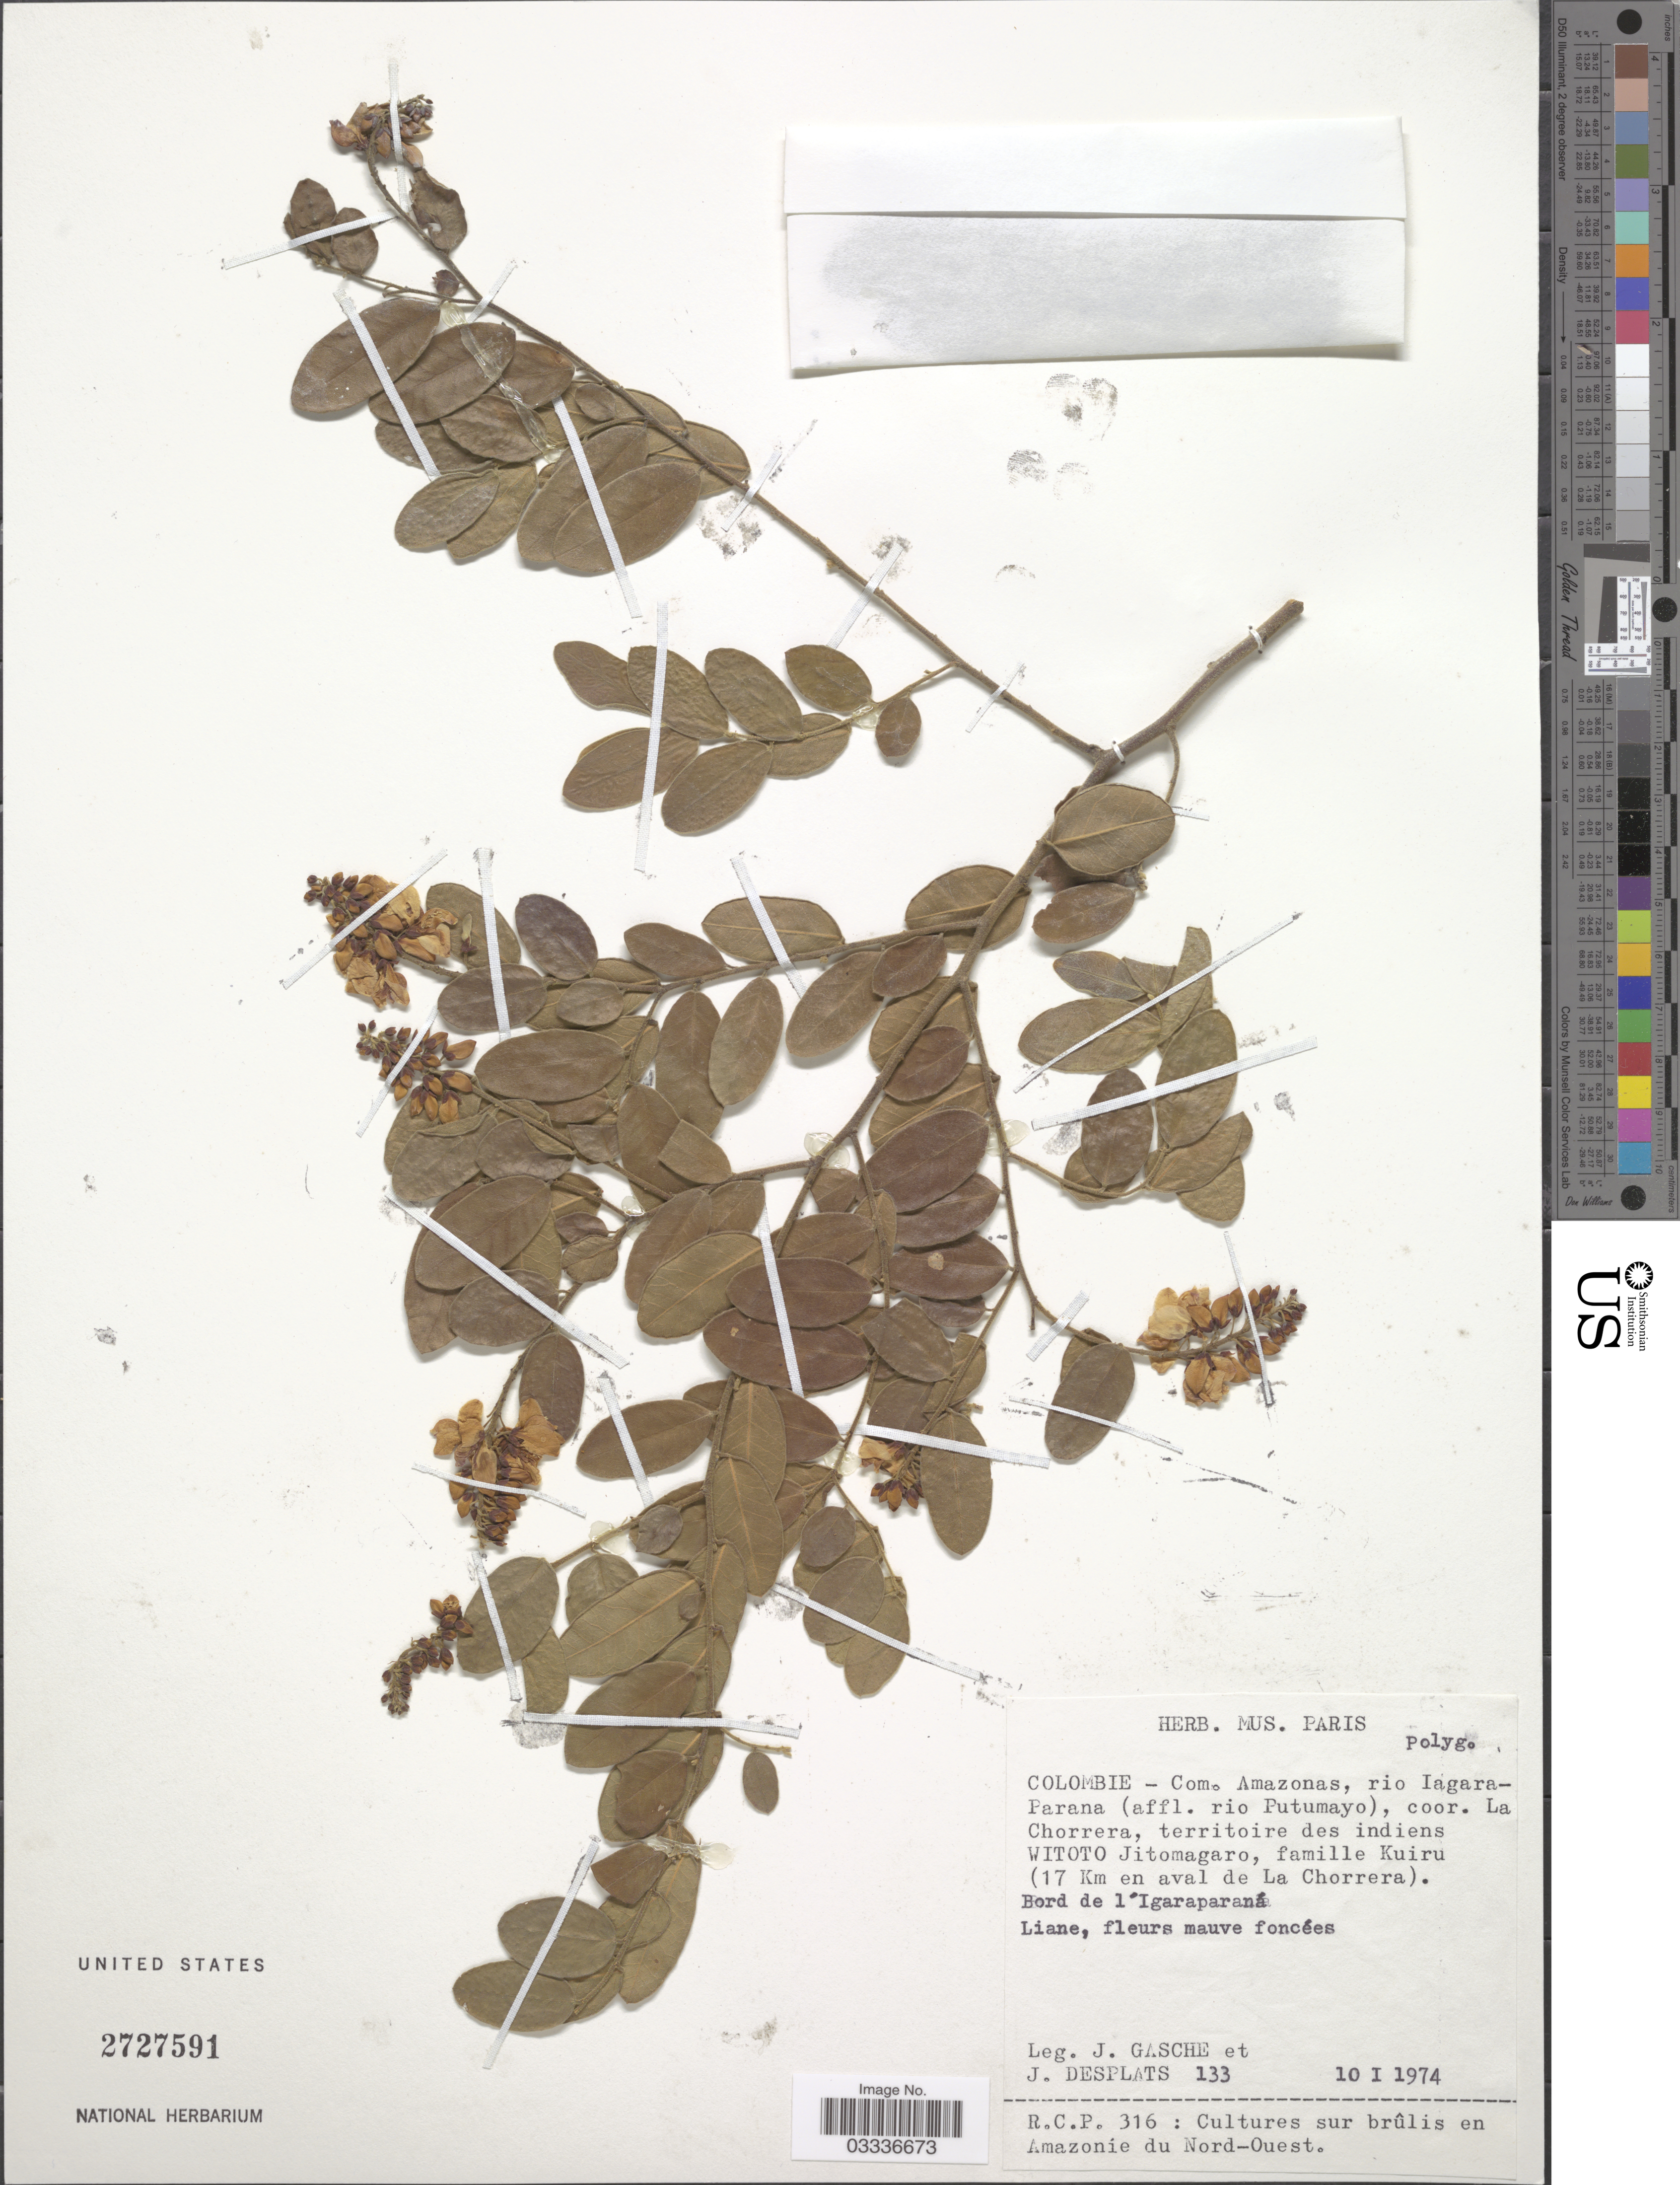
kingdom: Plantae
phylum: Tracheophyta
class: Magnoliopsida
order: Fabales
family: Polygalaceae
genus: Securidaca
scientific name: Securidaca sp.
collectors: J. Gasche & J. Desplats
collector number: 133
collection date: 1974-01-10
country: Colombia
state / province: Amazônas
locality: Com. Amazonas, rio Iagara-Parana (affl. rio Putumayo), coor. La Chorrera, territoire des indiens Witoto Jitomagaro, famille Kuiru. [unsure placement] (17 Km en aval de La Chorrera).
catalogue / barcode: US 2727591